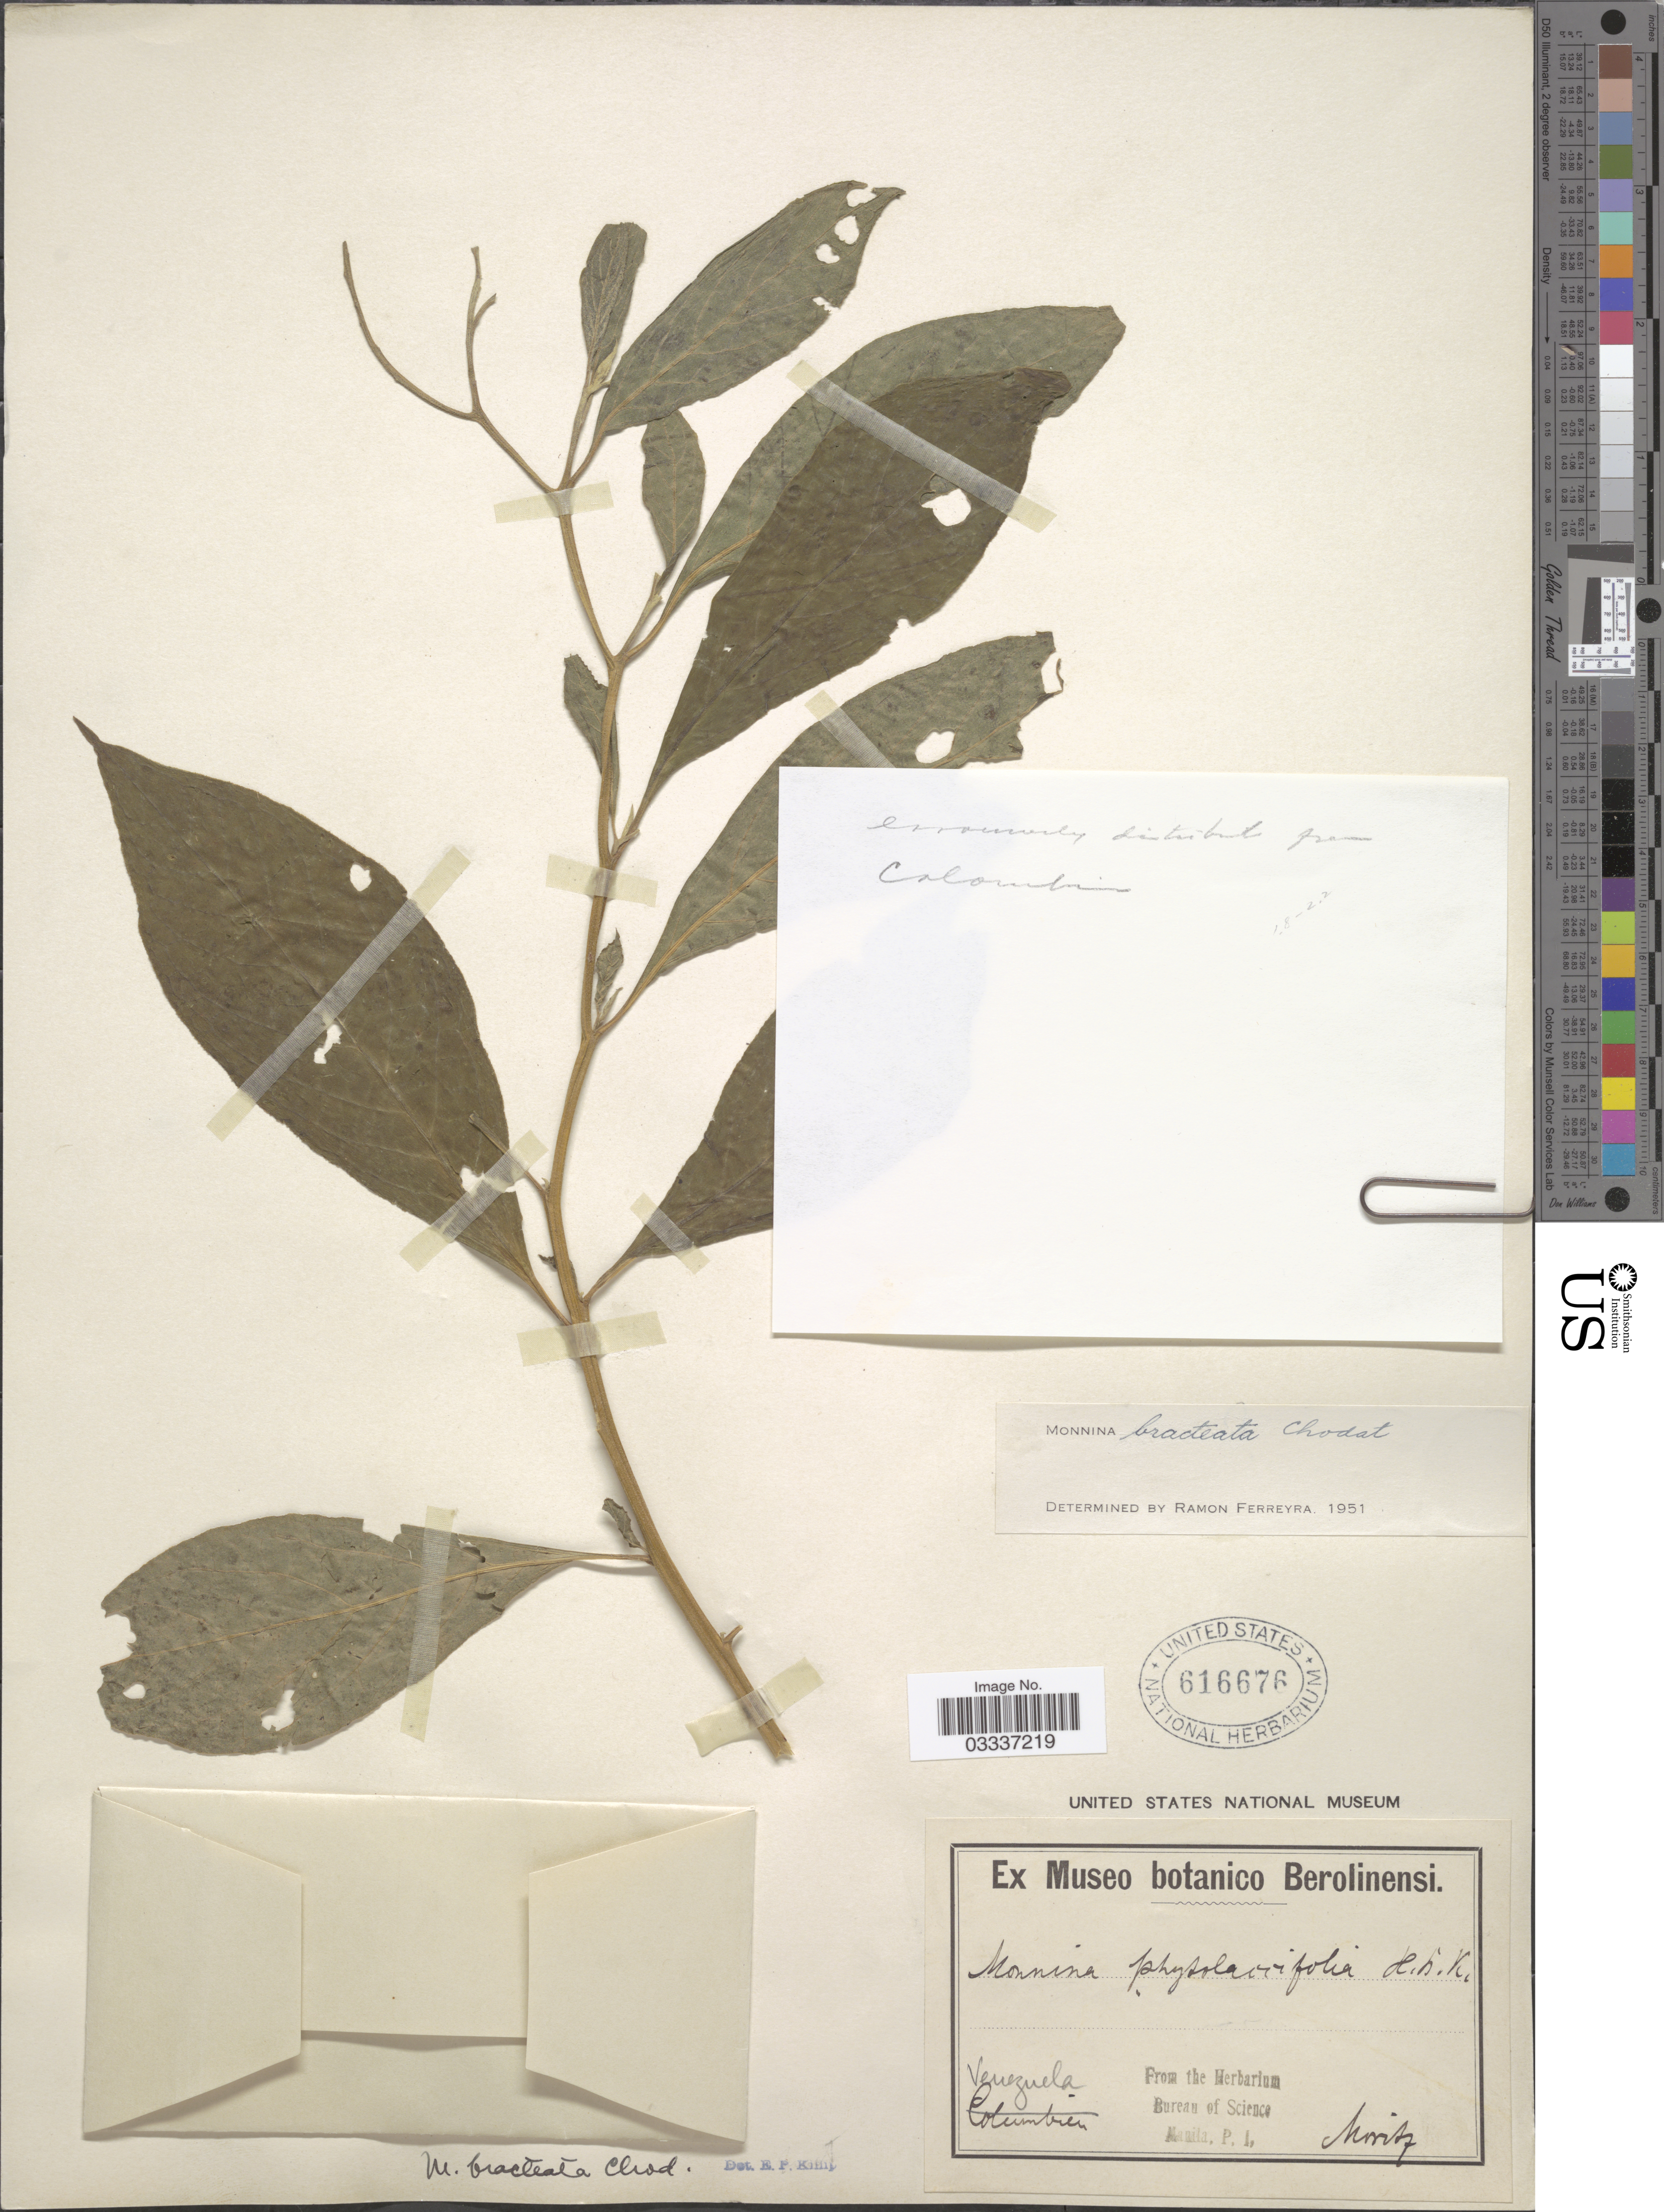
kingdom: Plantae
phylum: Tracheophyta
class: Magnoliopsida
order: Fabales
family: Polygalaceae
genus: Monnina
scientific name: Monnina bracteata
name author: Chodat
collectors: Moritz, --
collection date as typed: Transcribed d/m/y: /11/87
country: Venezuela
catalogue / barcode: US 616676